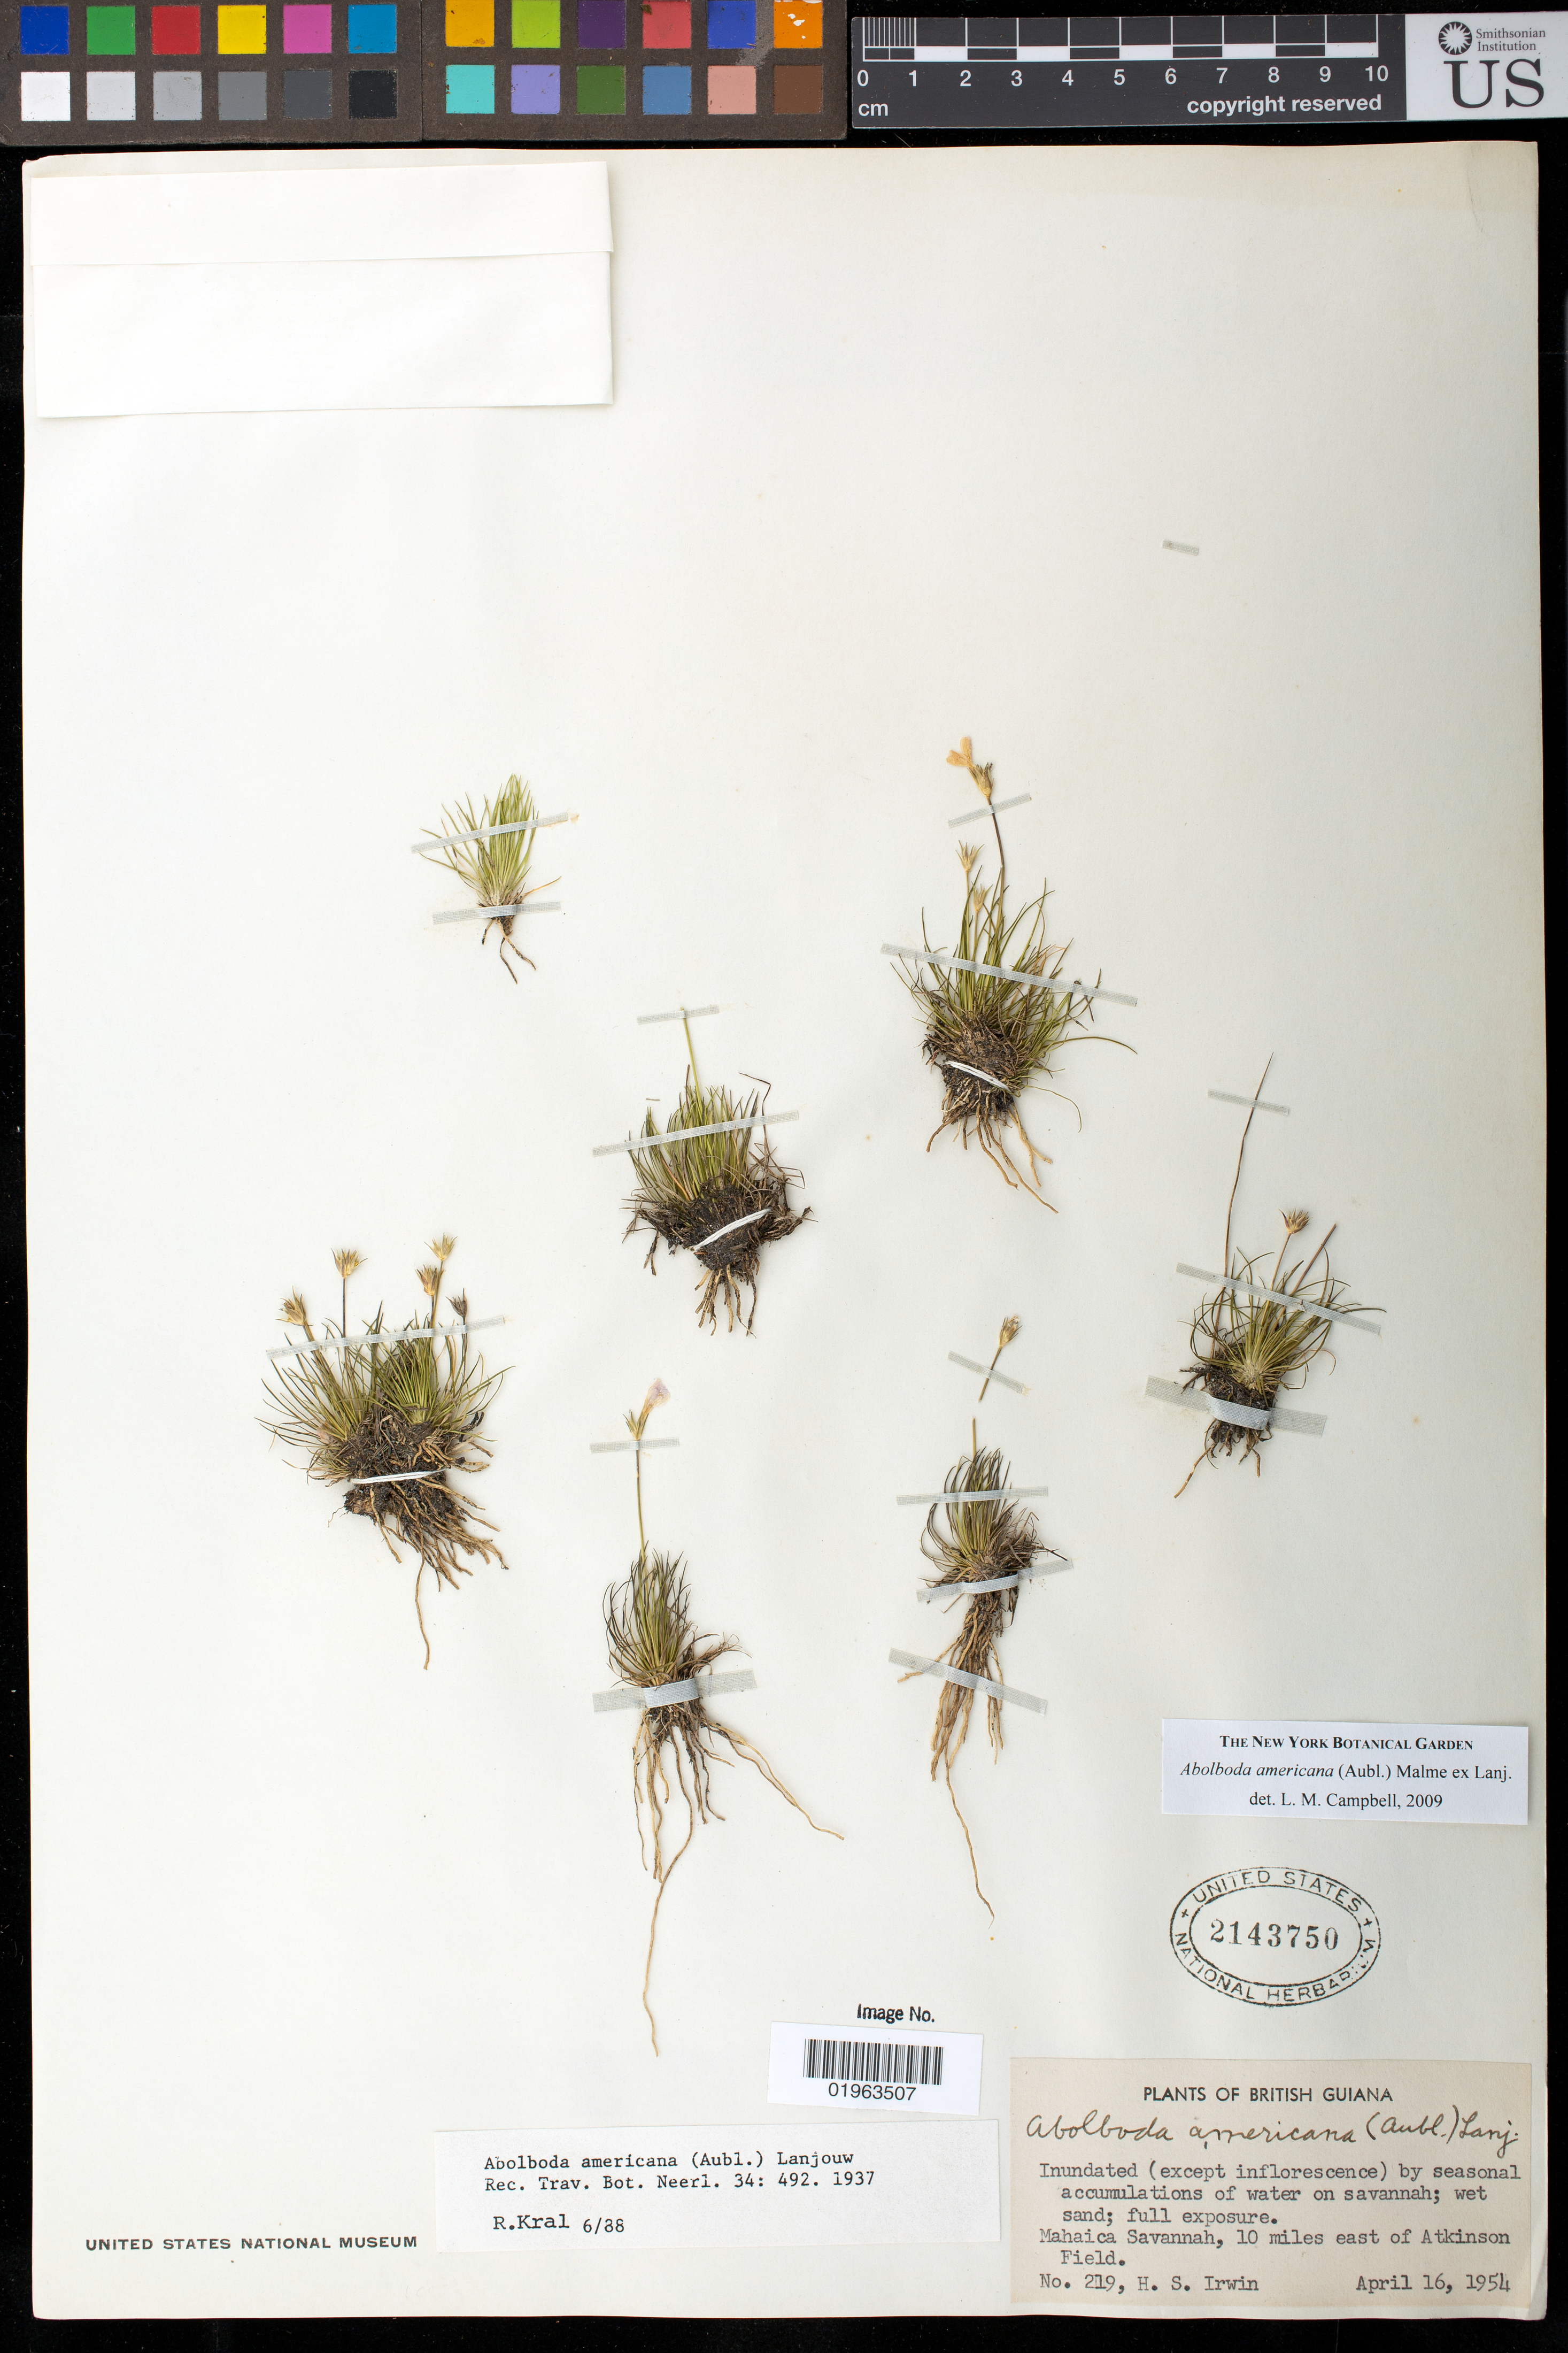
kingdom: Plantae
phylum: Tracheophyta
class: Liliopsida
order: Poales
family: Xyridaceae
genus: Abolboda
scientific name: Abolboda americana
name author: (Aubl.) Lanj.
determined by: Campbell, L. M.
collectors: H. Irwin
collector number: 219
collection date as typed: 16-Apr-54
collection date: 1954-04-16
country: Guyana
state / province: Demerara-Mahaica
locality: Mahaica Savannah, 10 miles east of Atkinson Field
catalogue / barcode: US 2143750